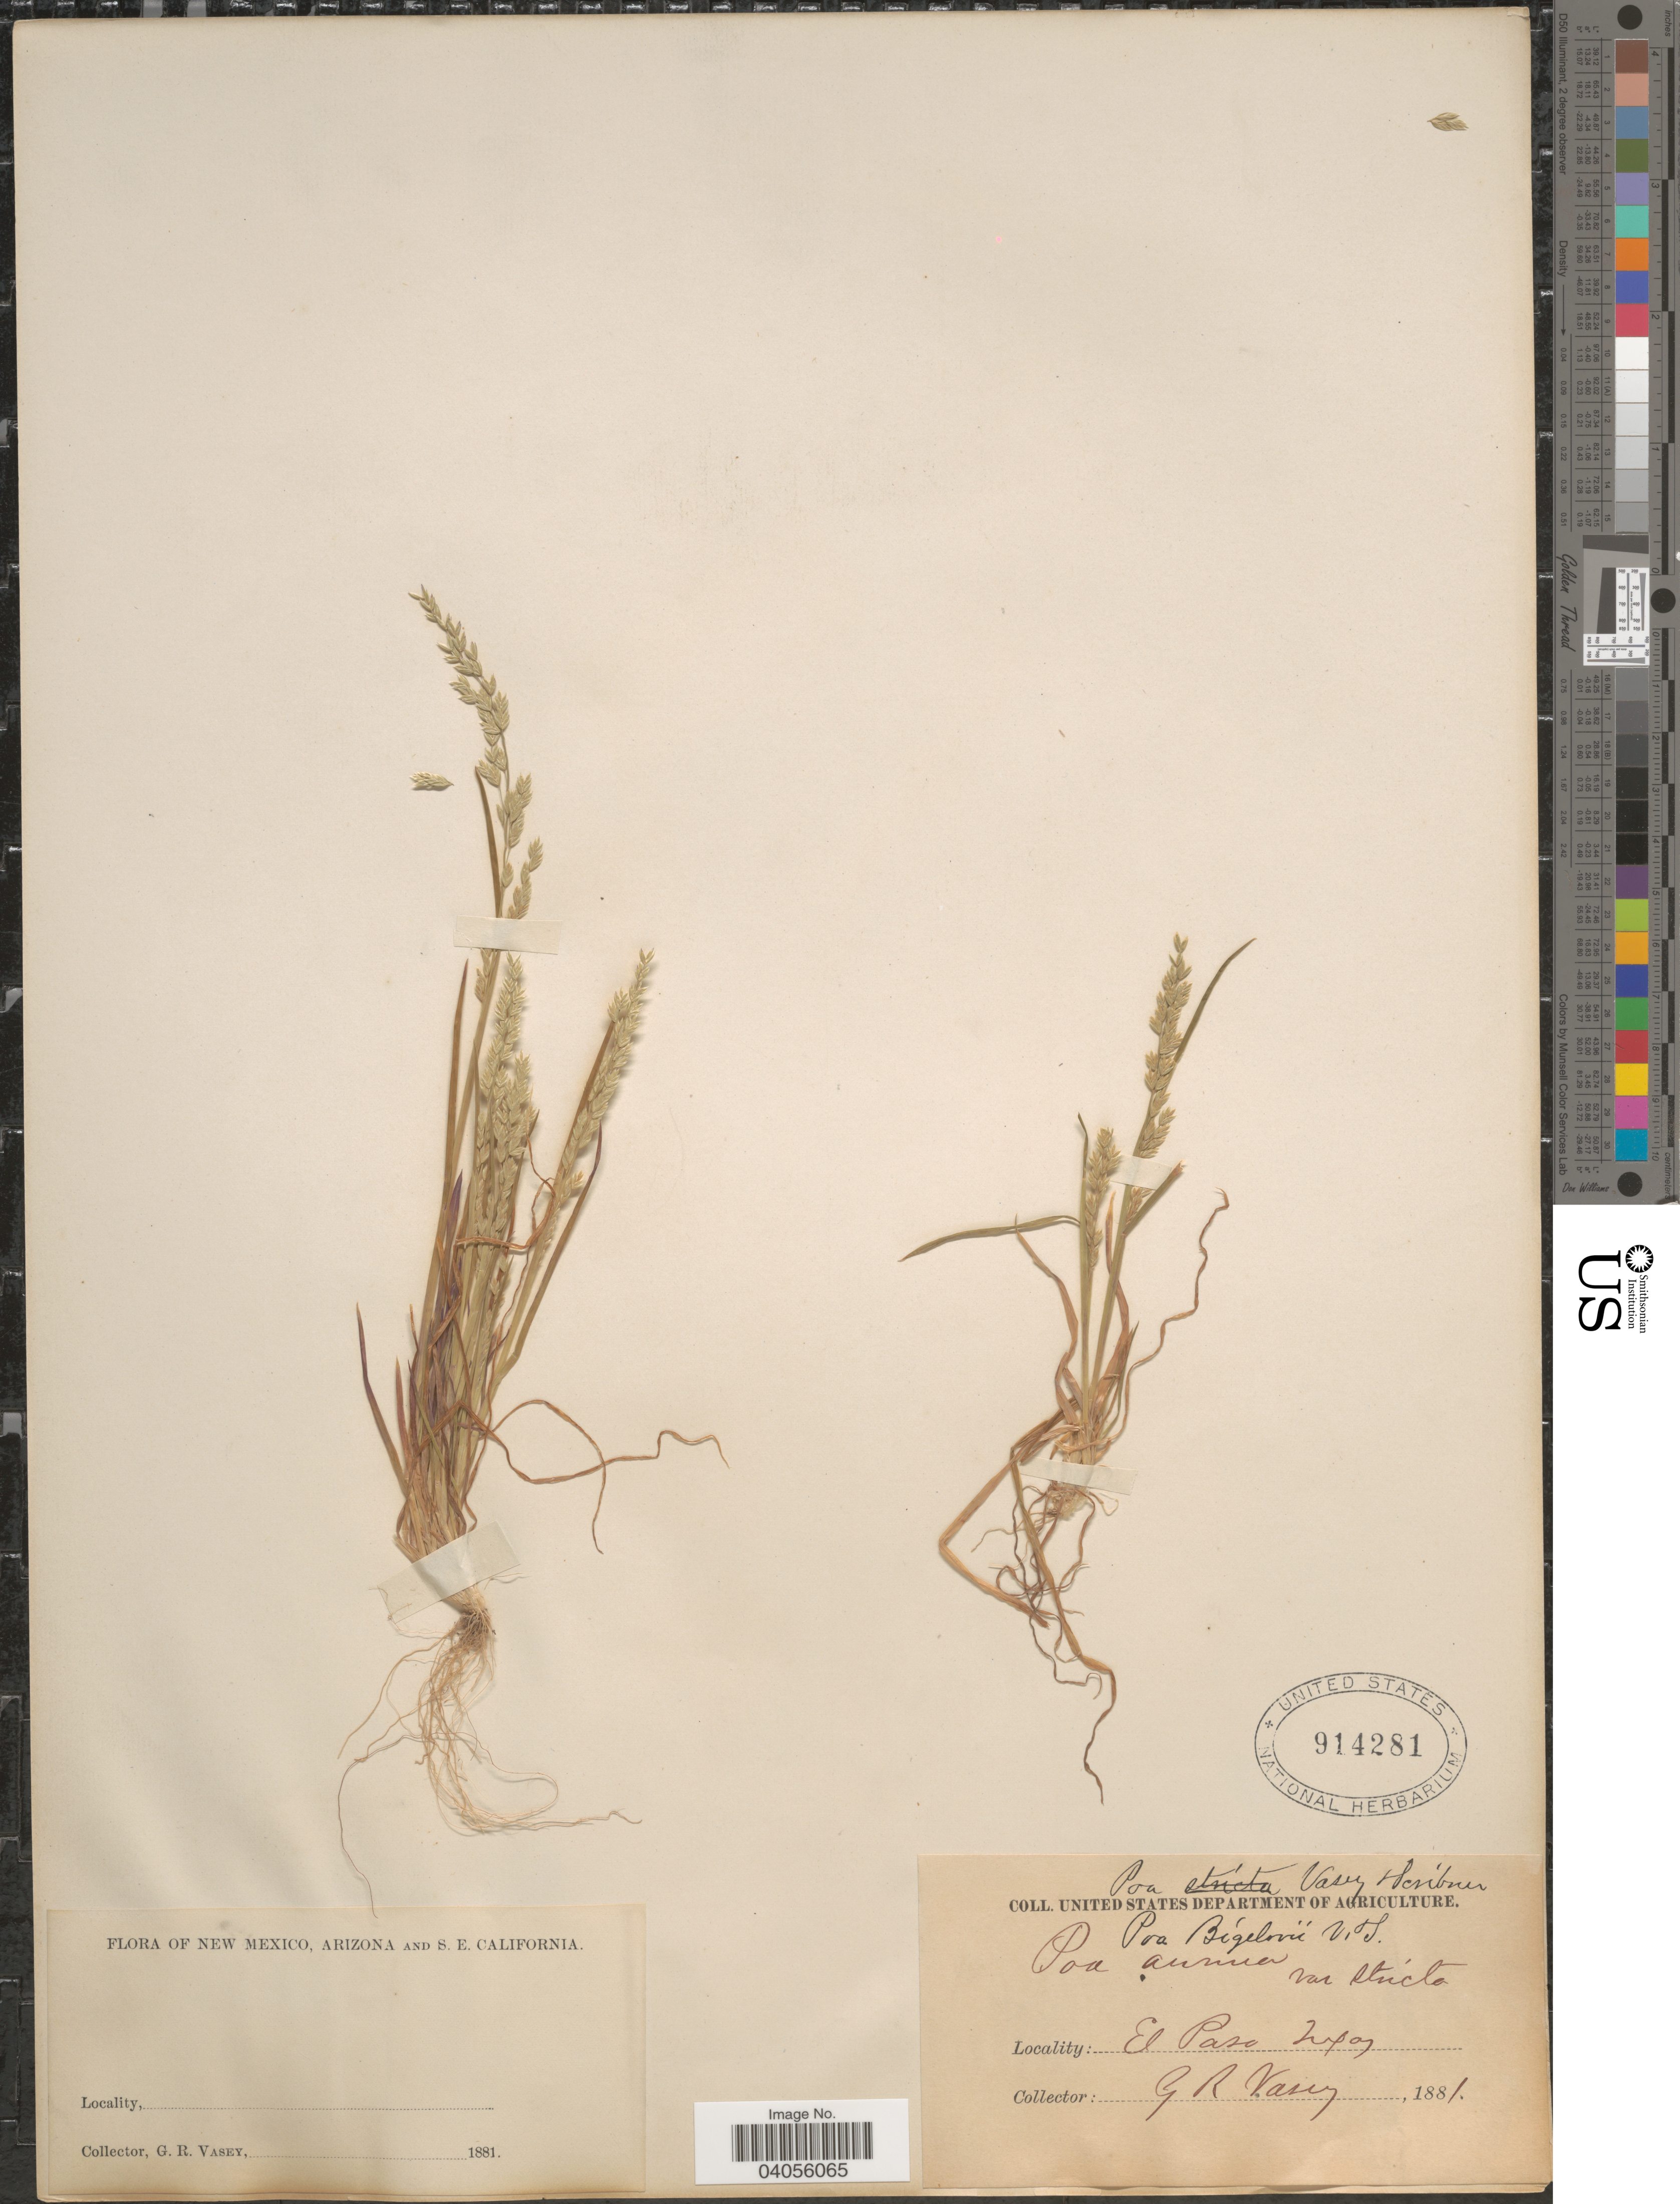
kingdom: Plantae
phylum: Tracheophyta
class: Liliopsida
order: Poales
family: Poaceae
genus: Poa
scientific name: Poa bigelovii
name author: Vasey & Scribn.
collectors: G. R. Vasey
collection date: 1881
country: United States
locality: New Mexico, Arizona and S.E. California.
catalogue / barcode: US 914281-2